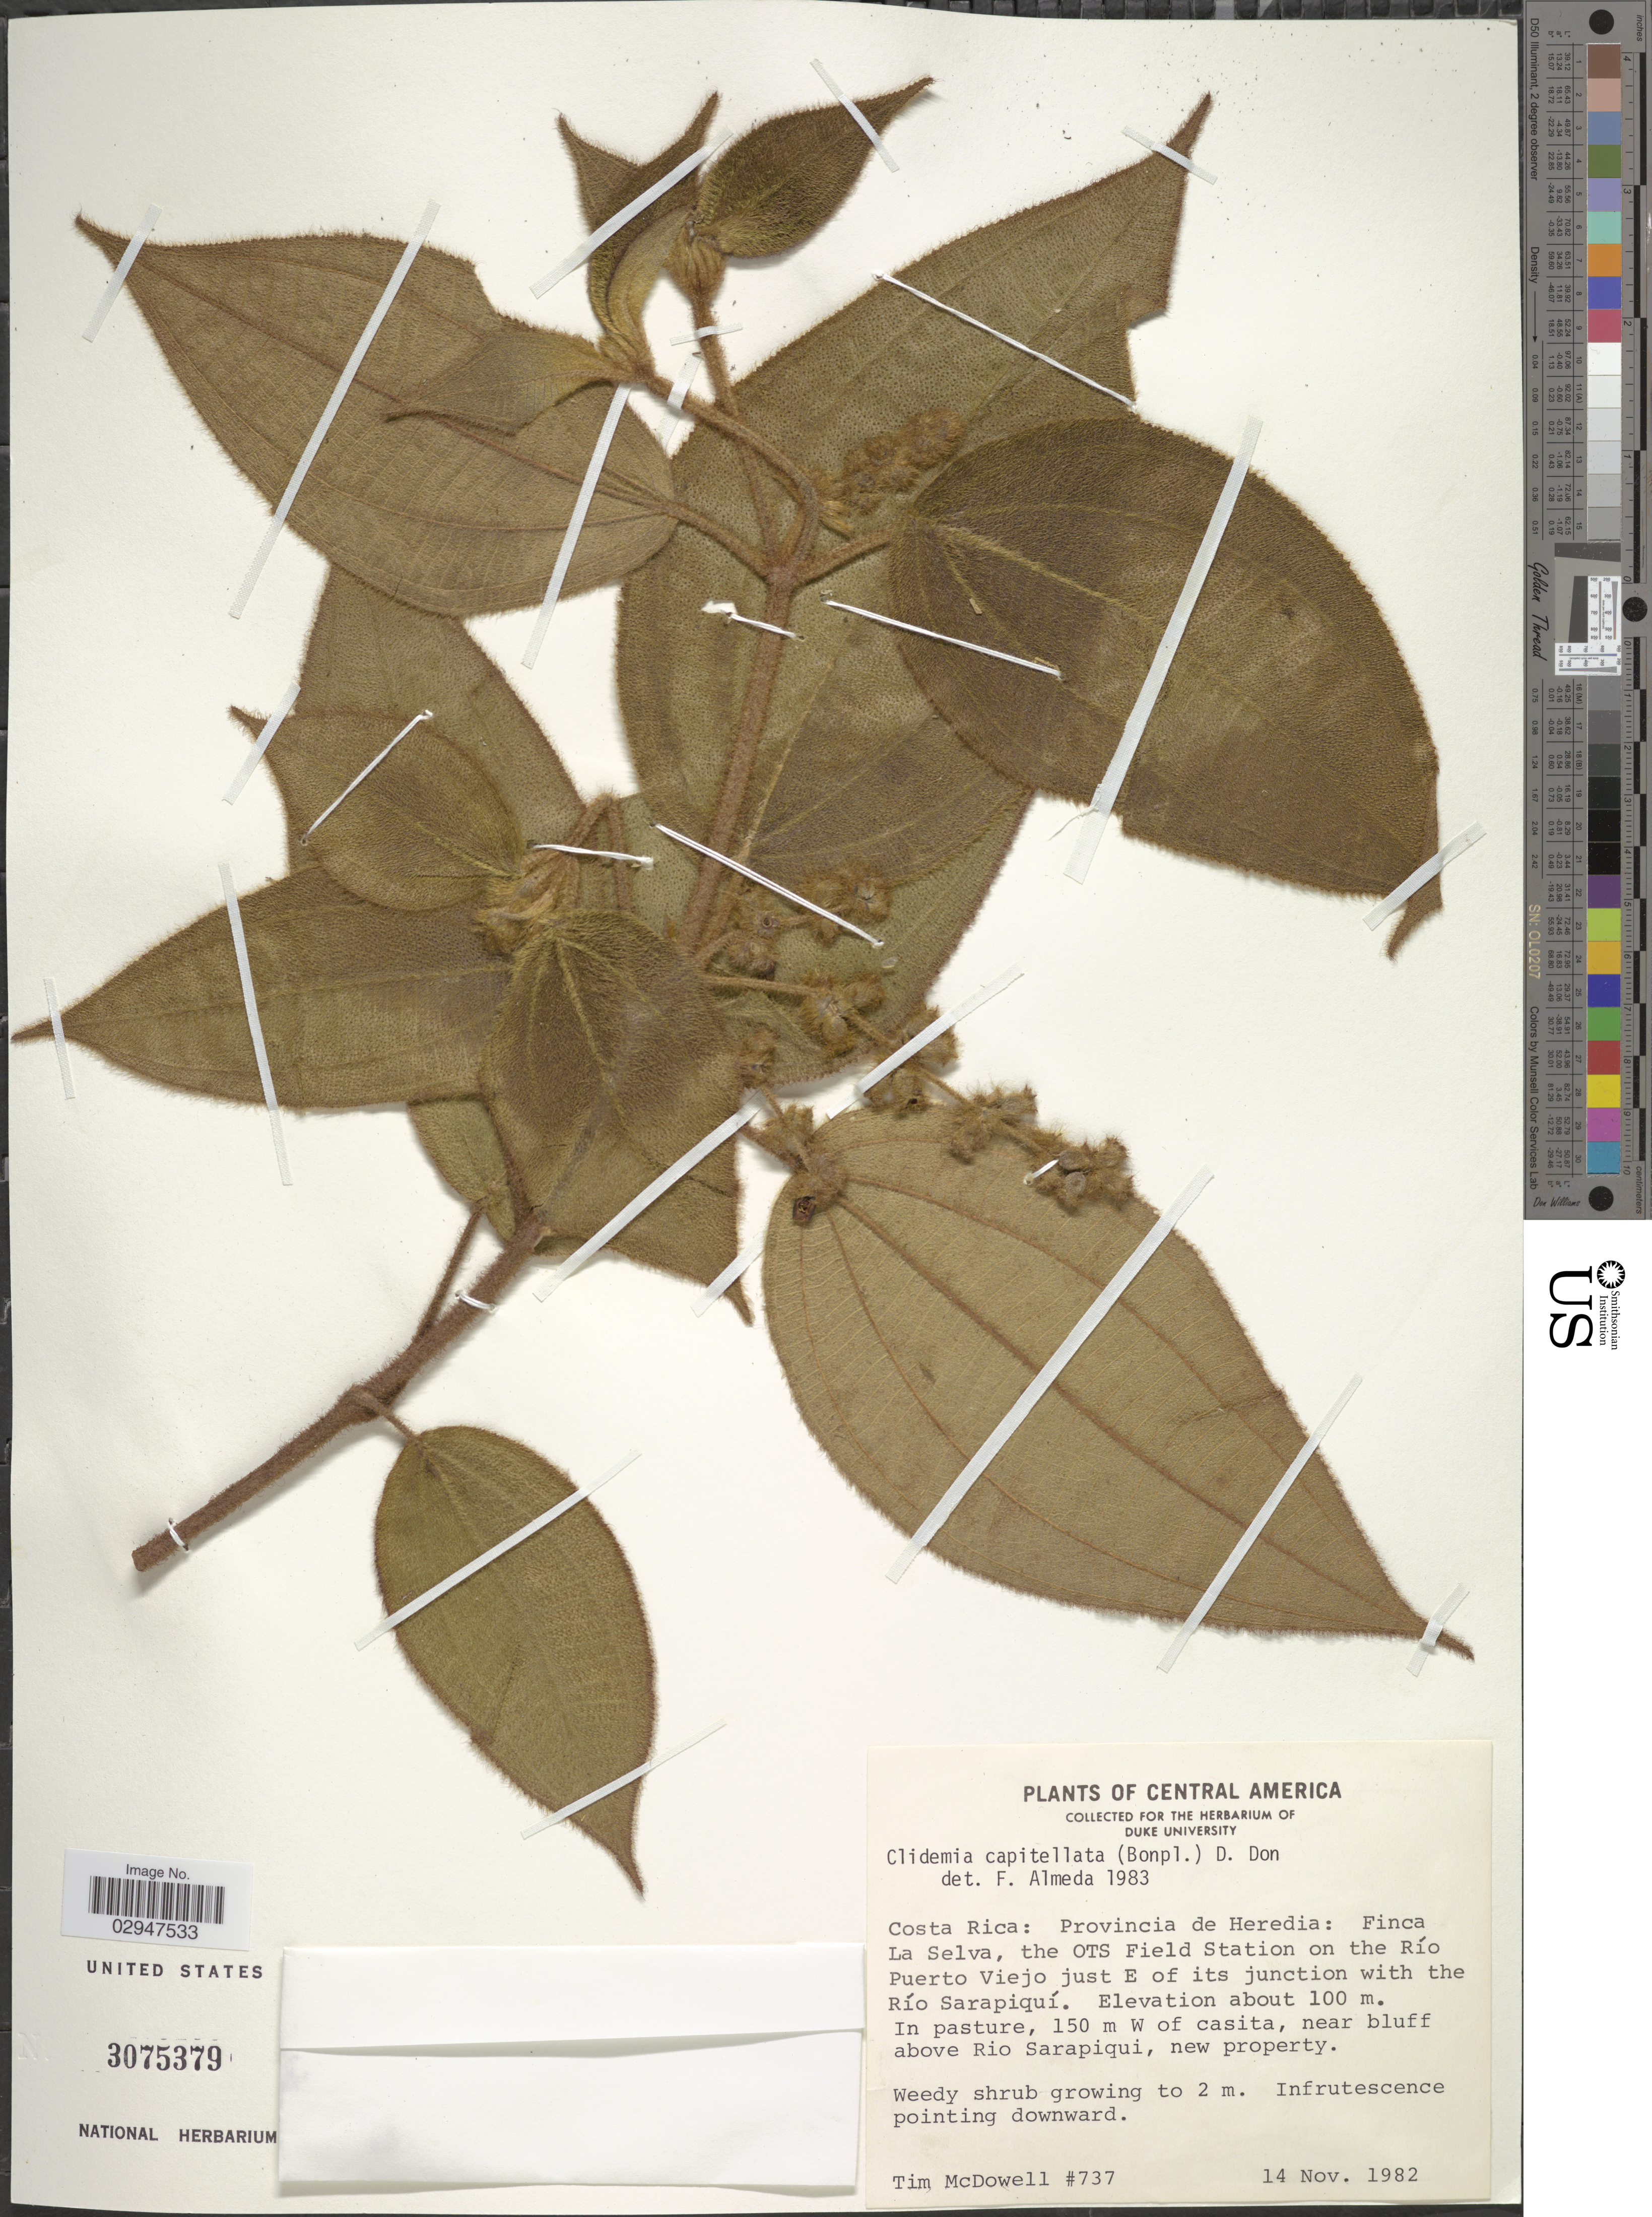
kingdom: Plantae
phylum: Tracheophyta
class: Magnoliopsida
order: Myrtales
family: Melastomataceae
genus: Clidemia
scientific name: Clidemia capitellata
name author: (Bonpl.) D. Don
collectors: T. McDowell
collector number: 737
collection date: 1982-11-14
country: Costa Rica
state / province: Heredia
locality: Finca La Selva, the OTS Field Station on the Río Puerto Viejo just E of its junction with the Río Sarapiquí. In pasture, 150 m W of casita, near bluff above Rio Sarapiqui, new property.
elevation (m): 100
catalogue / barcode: US 3075379